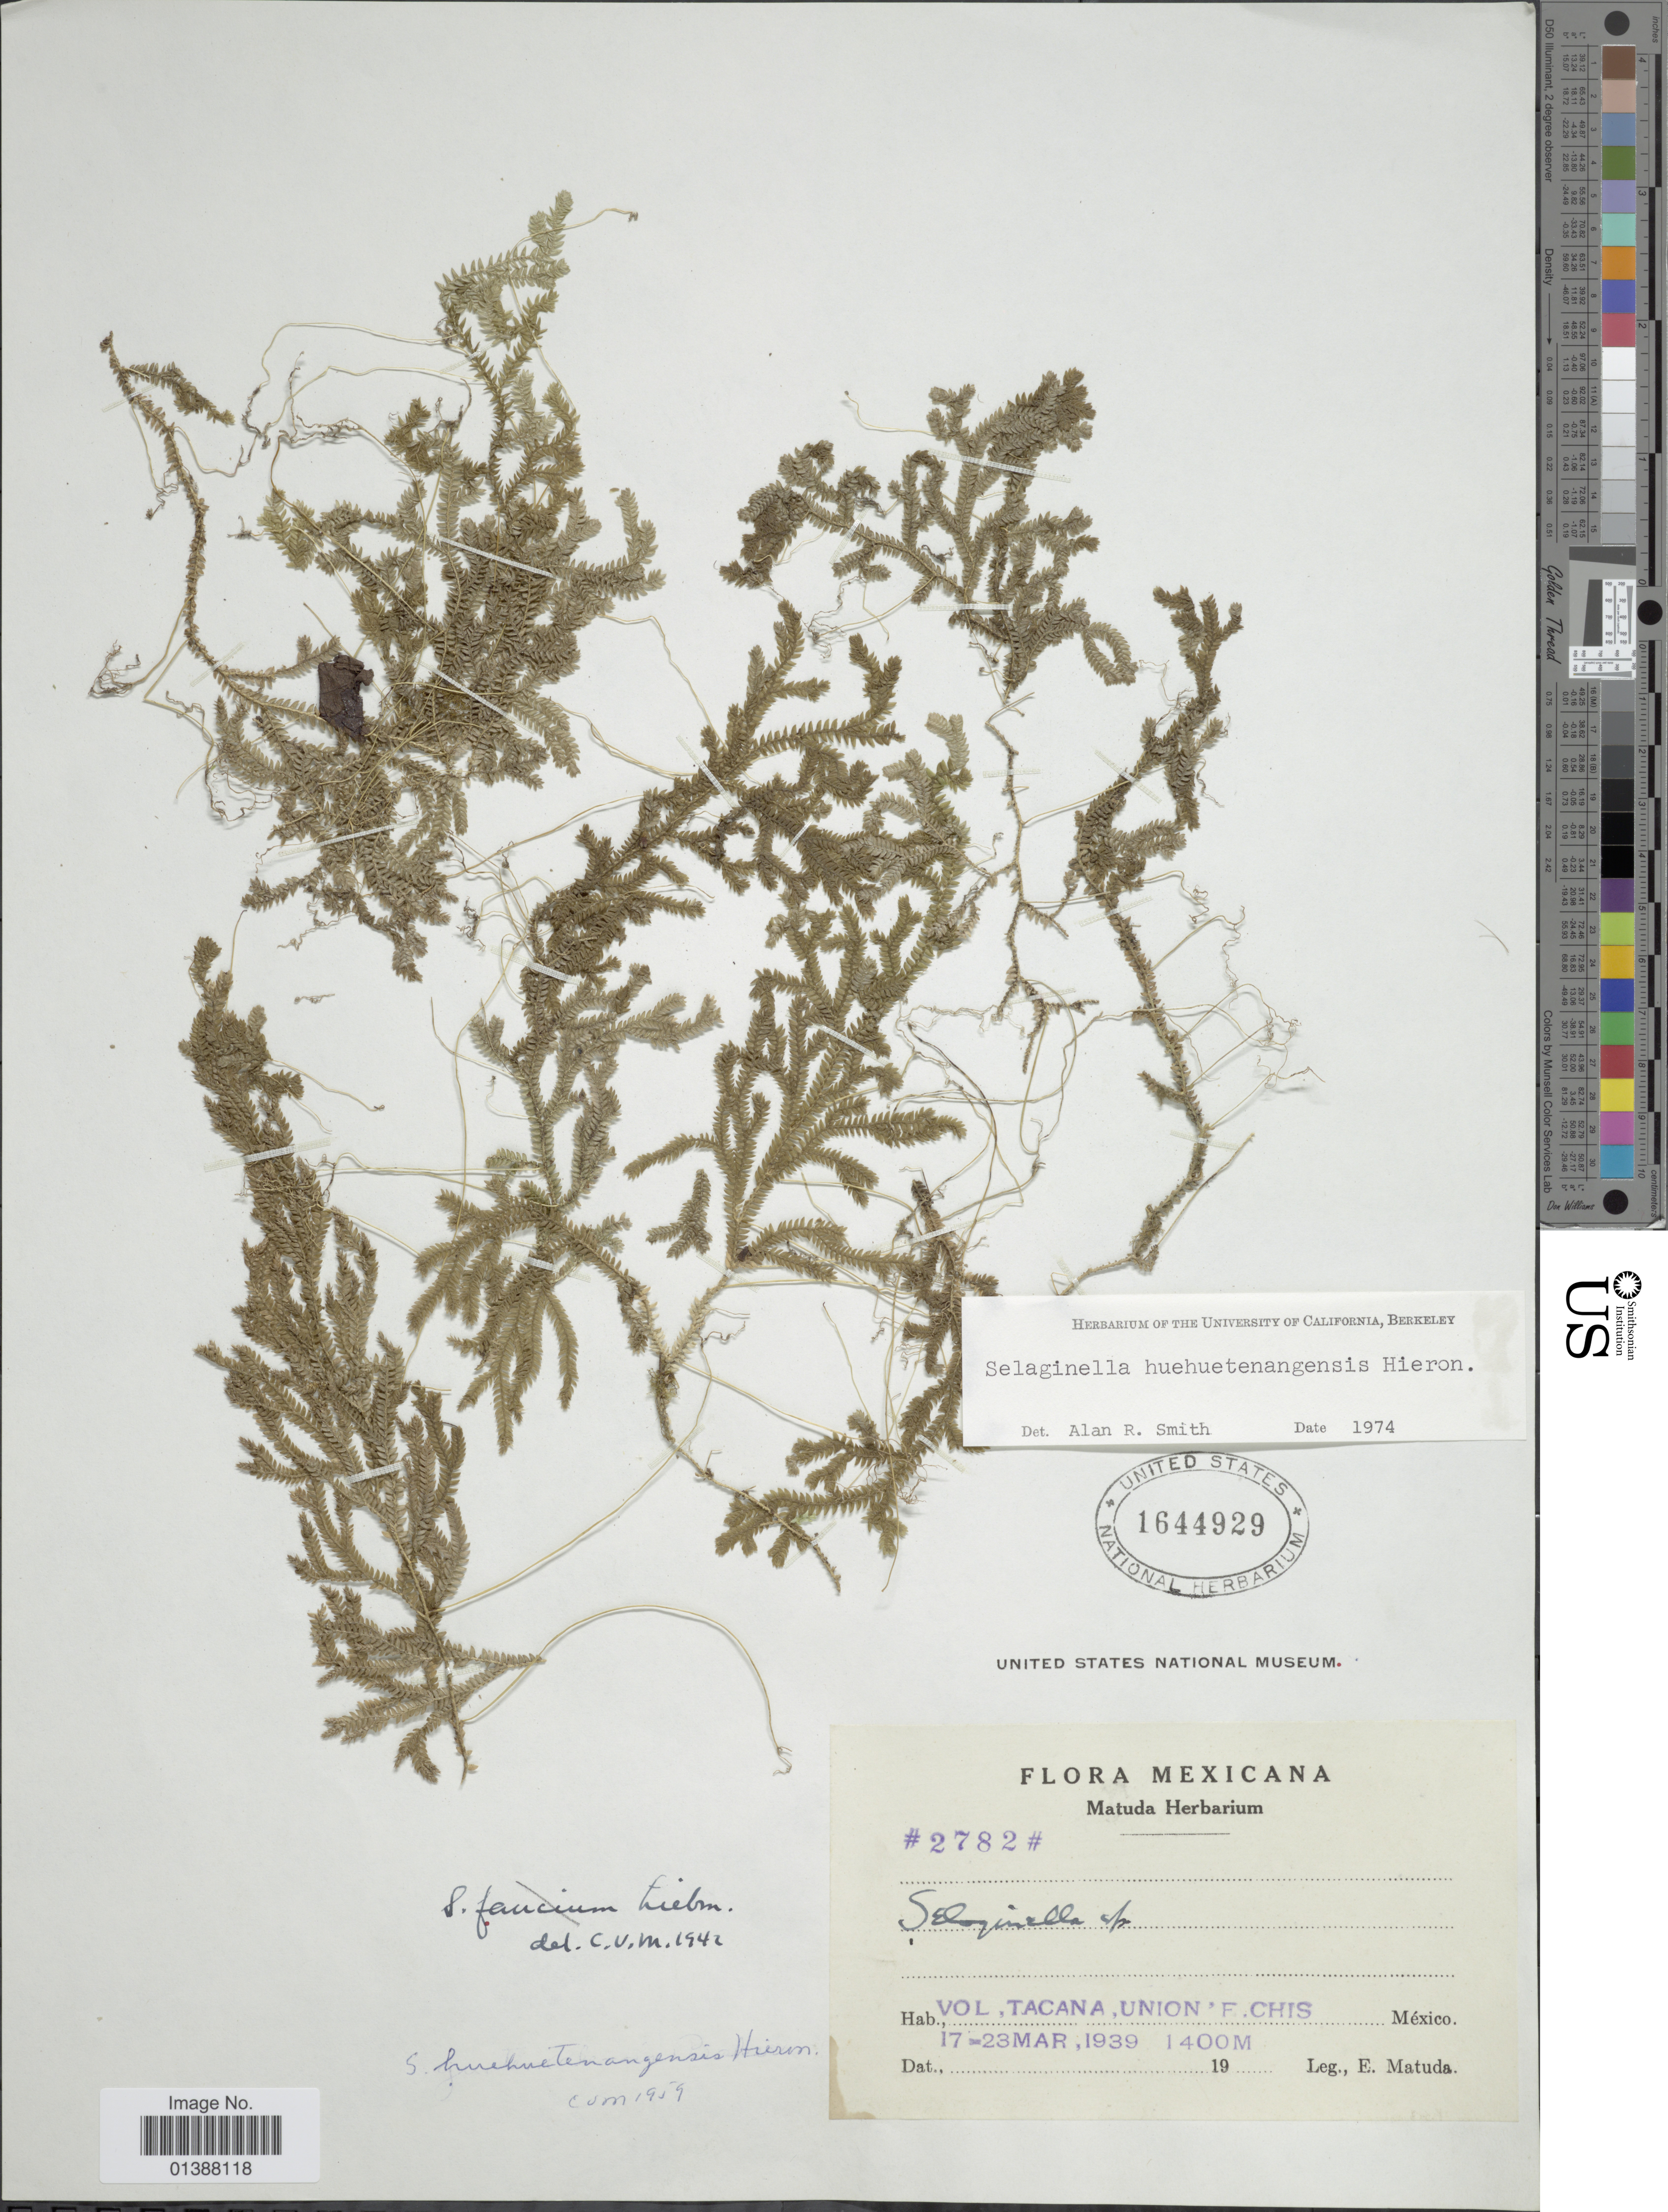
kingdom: Plantae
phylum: Tracheophyta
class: Lycopodiopsida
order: Selaginellales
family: Selaginellaceae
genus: Selaginella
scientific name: Selaginella huehuetenangensis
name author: Hieron.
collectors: E. Matuda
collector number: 2782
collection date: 1939-03-17/1939-03-23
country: Mexico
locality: Vol, Tacana, Union'F. Chis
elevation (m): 1400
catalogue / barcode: US 1644929